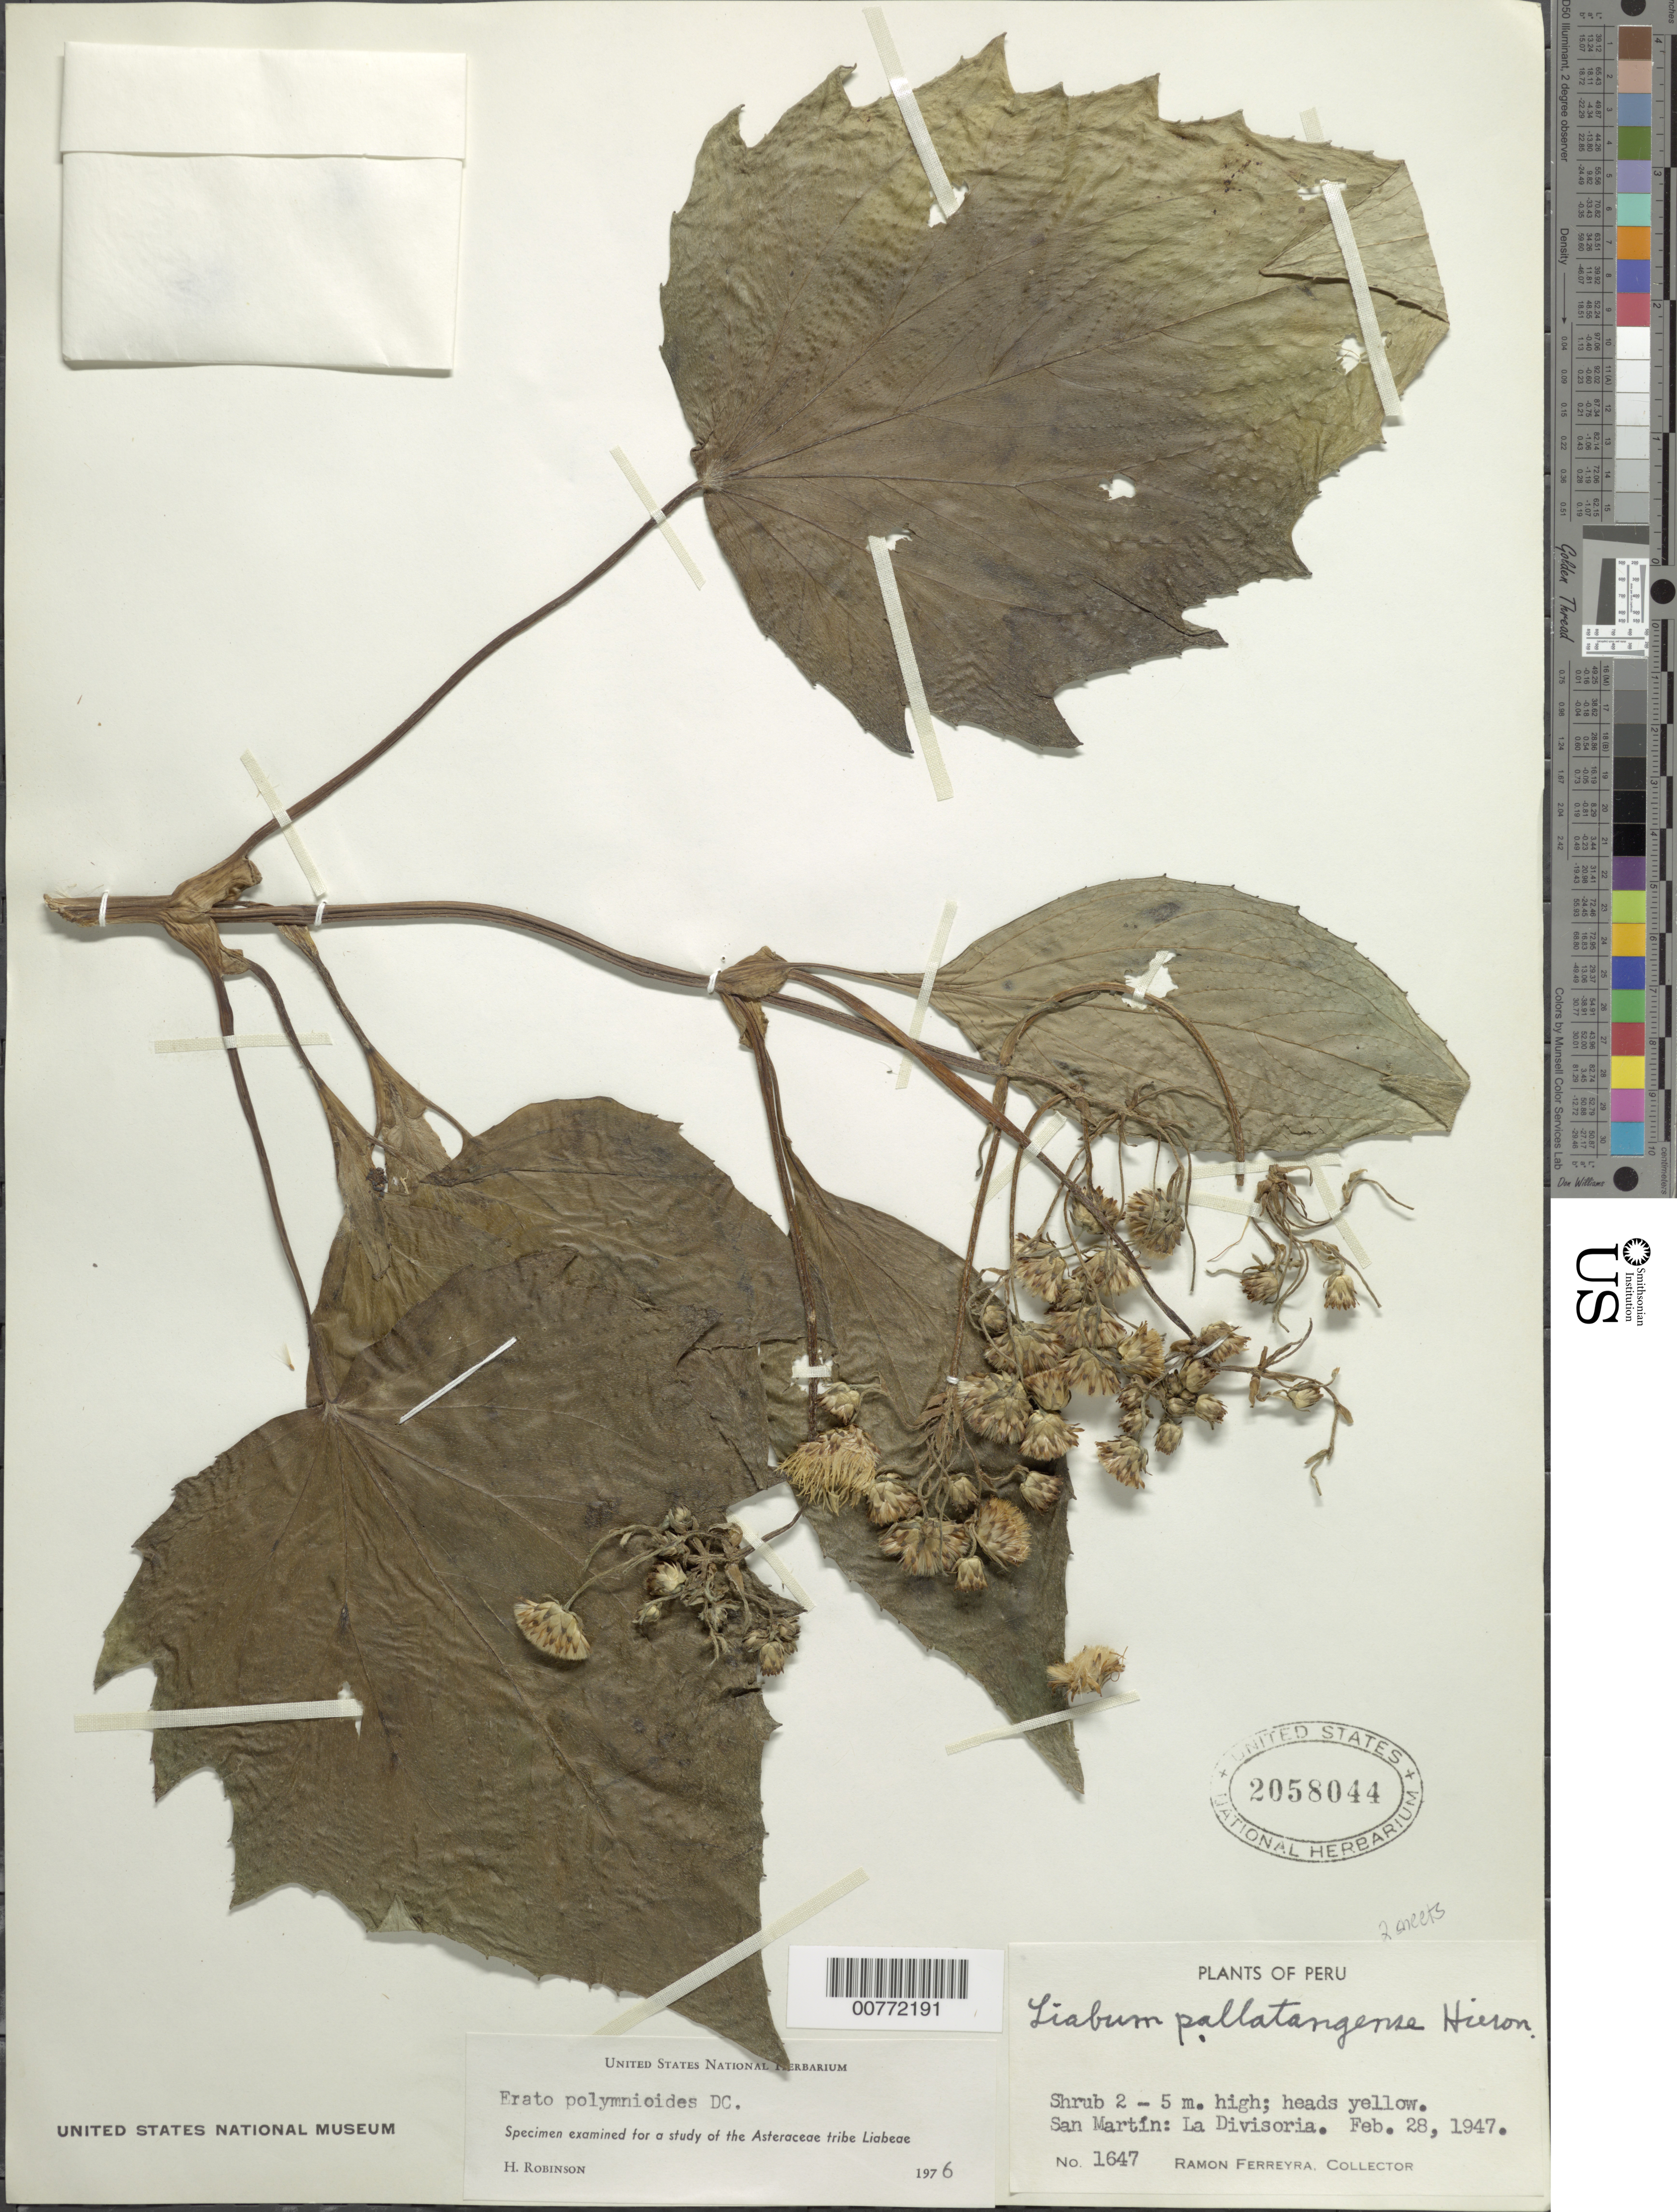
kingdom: Plantae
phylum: Tracheophyta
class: Magnoliopsida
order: Asterales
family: Asteraceae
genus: Erato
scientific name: Erato polymnioides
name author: DC.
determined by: Robinson, Harold E., (US)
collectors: R. A. Ferreyra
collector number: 1647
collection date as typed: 14 August 1946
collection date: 1946-08-14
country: Peru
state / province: Loreto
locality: San Martín-La Divisoria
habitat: Monte alto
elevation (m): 1600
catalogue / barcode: US 2058044